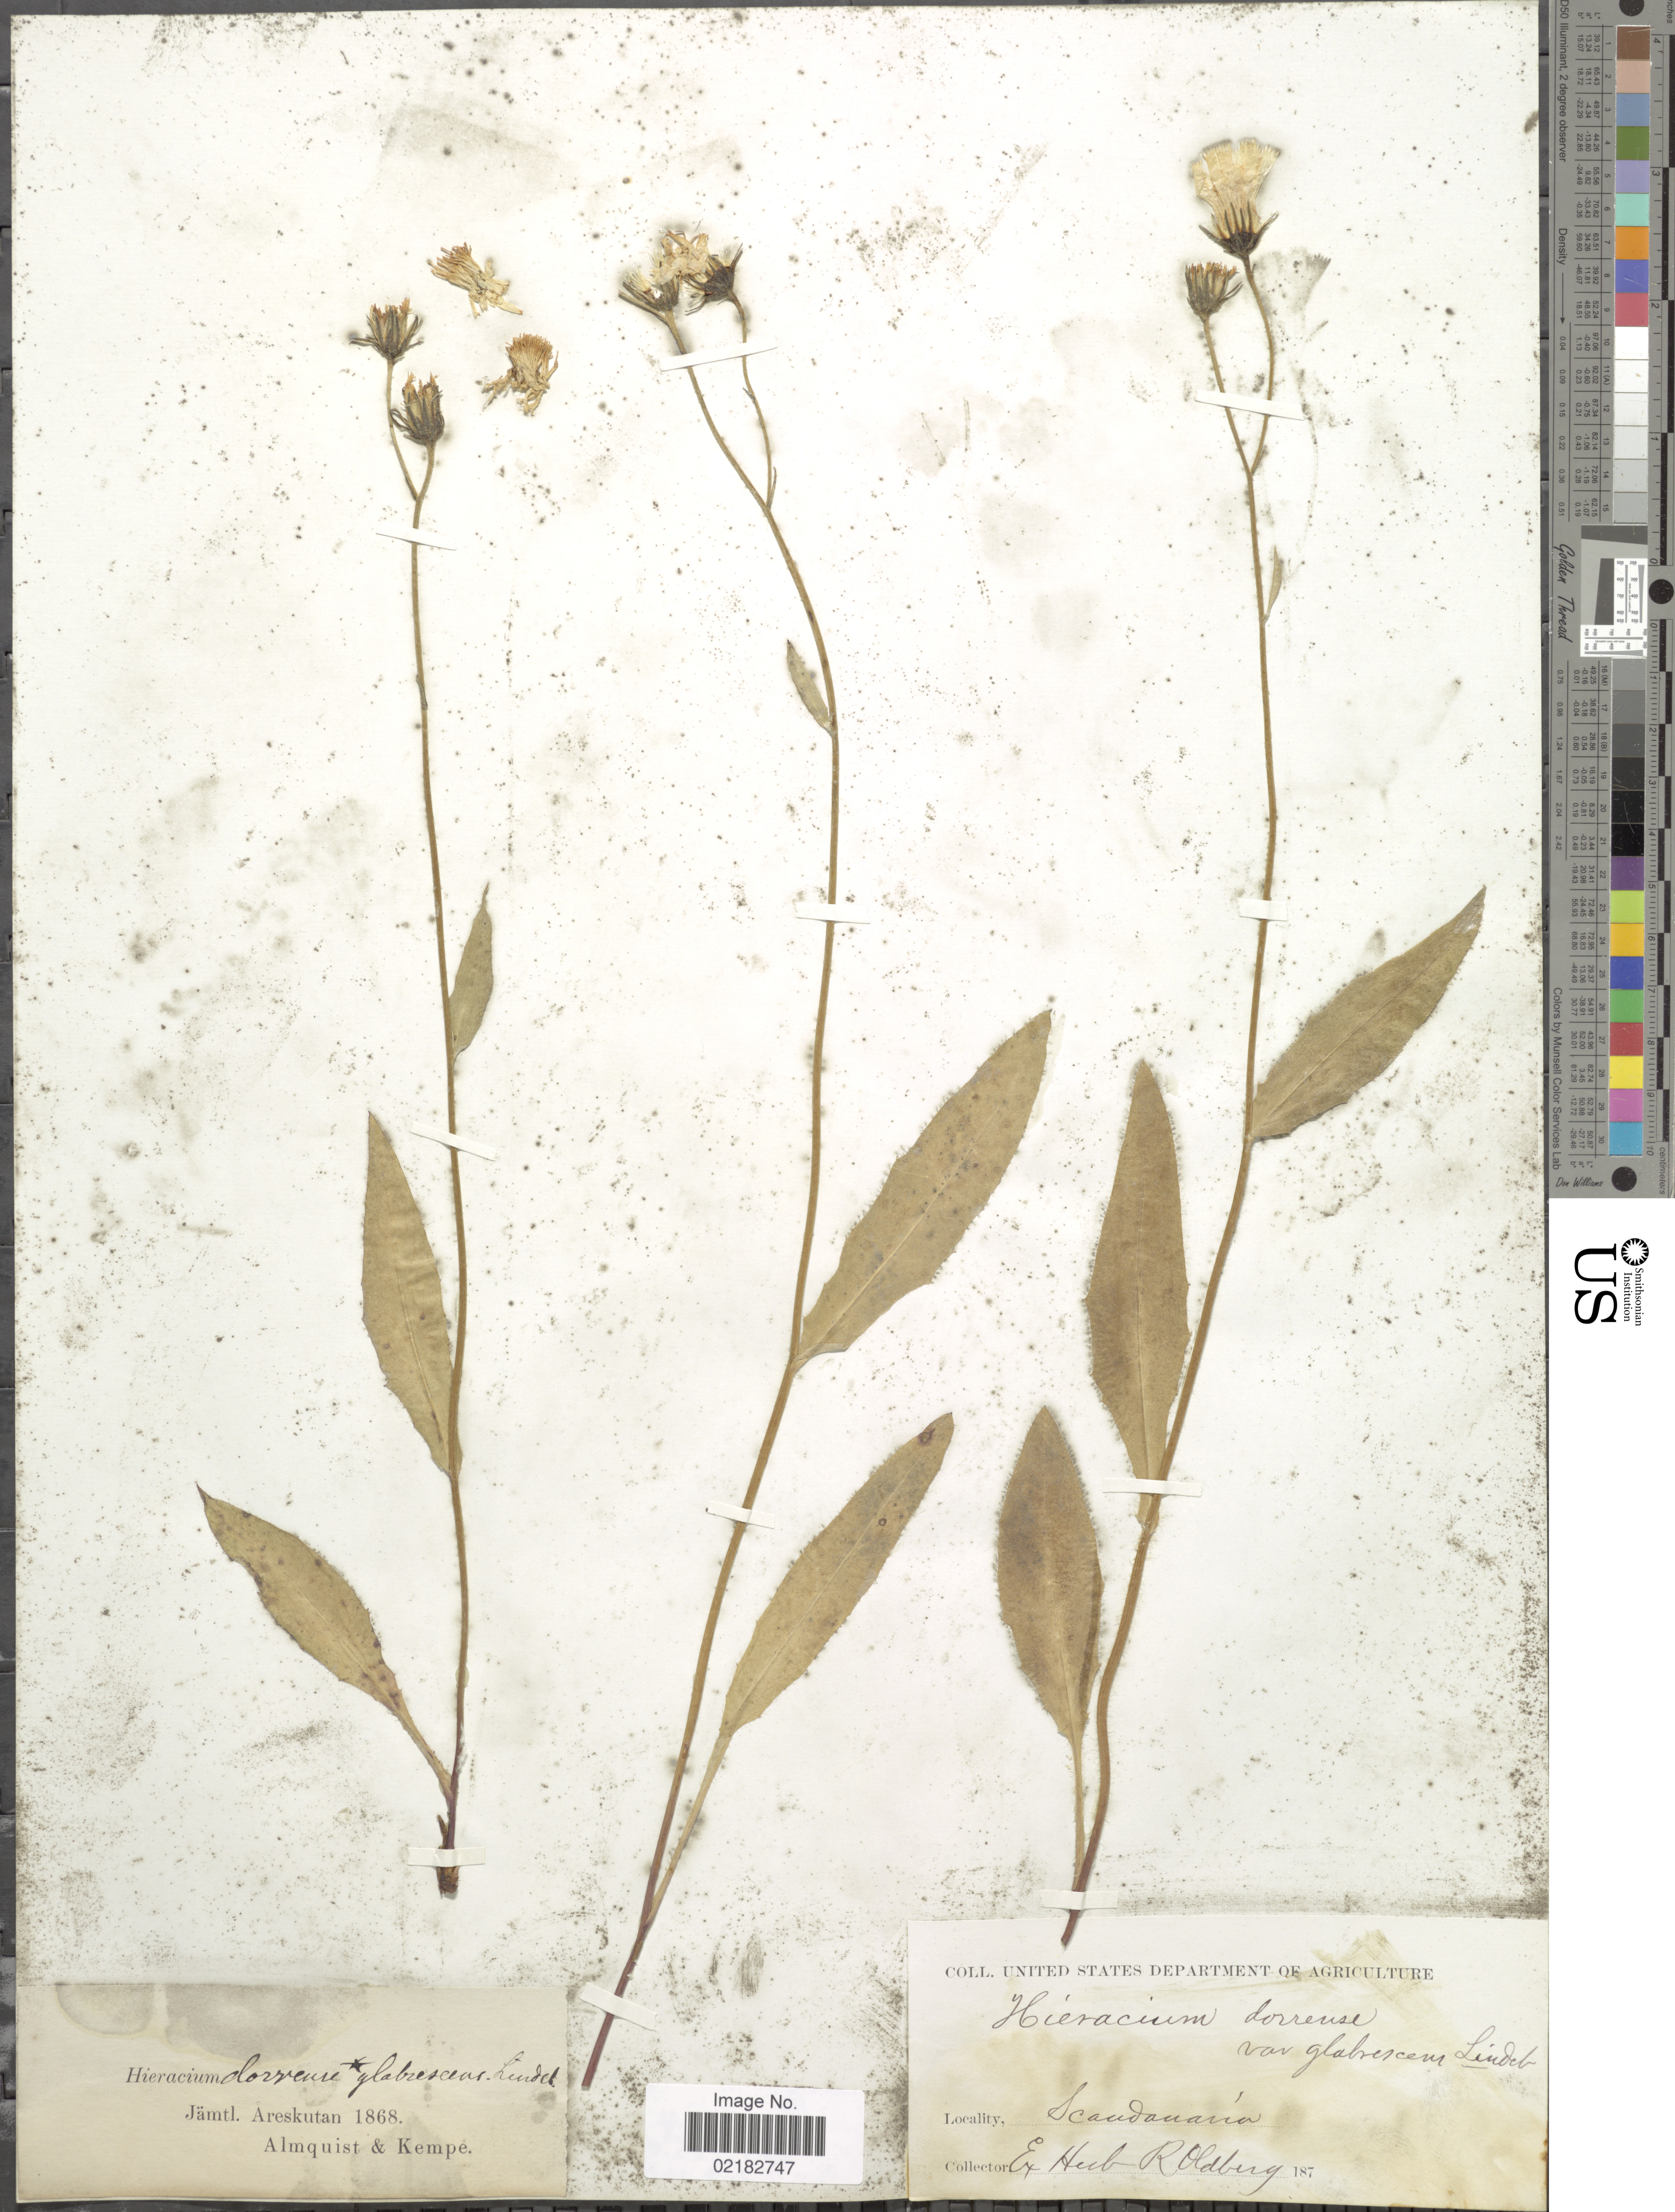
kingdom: Plantae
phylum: Tracheophyta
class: Magnoliopsida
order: Asterales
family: Asteraceae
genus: Hieracium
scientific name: Hieracium dovrense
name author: Fr.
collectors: Almquist & Kempe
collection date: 1868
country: Sweden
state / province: Jämtland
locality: Scandanavia, Jamtl. Areskutan